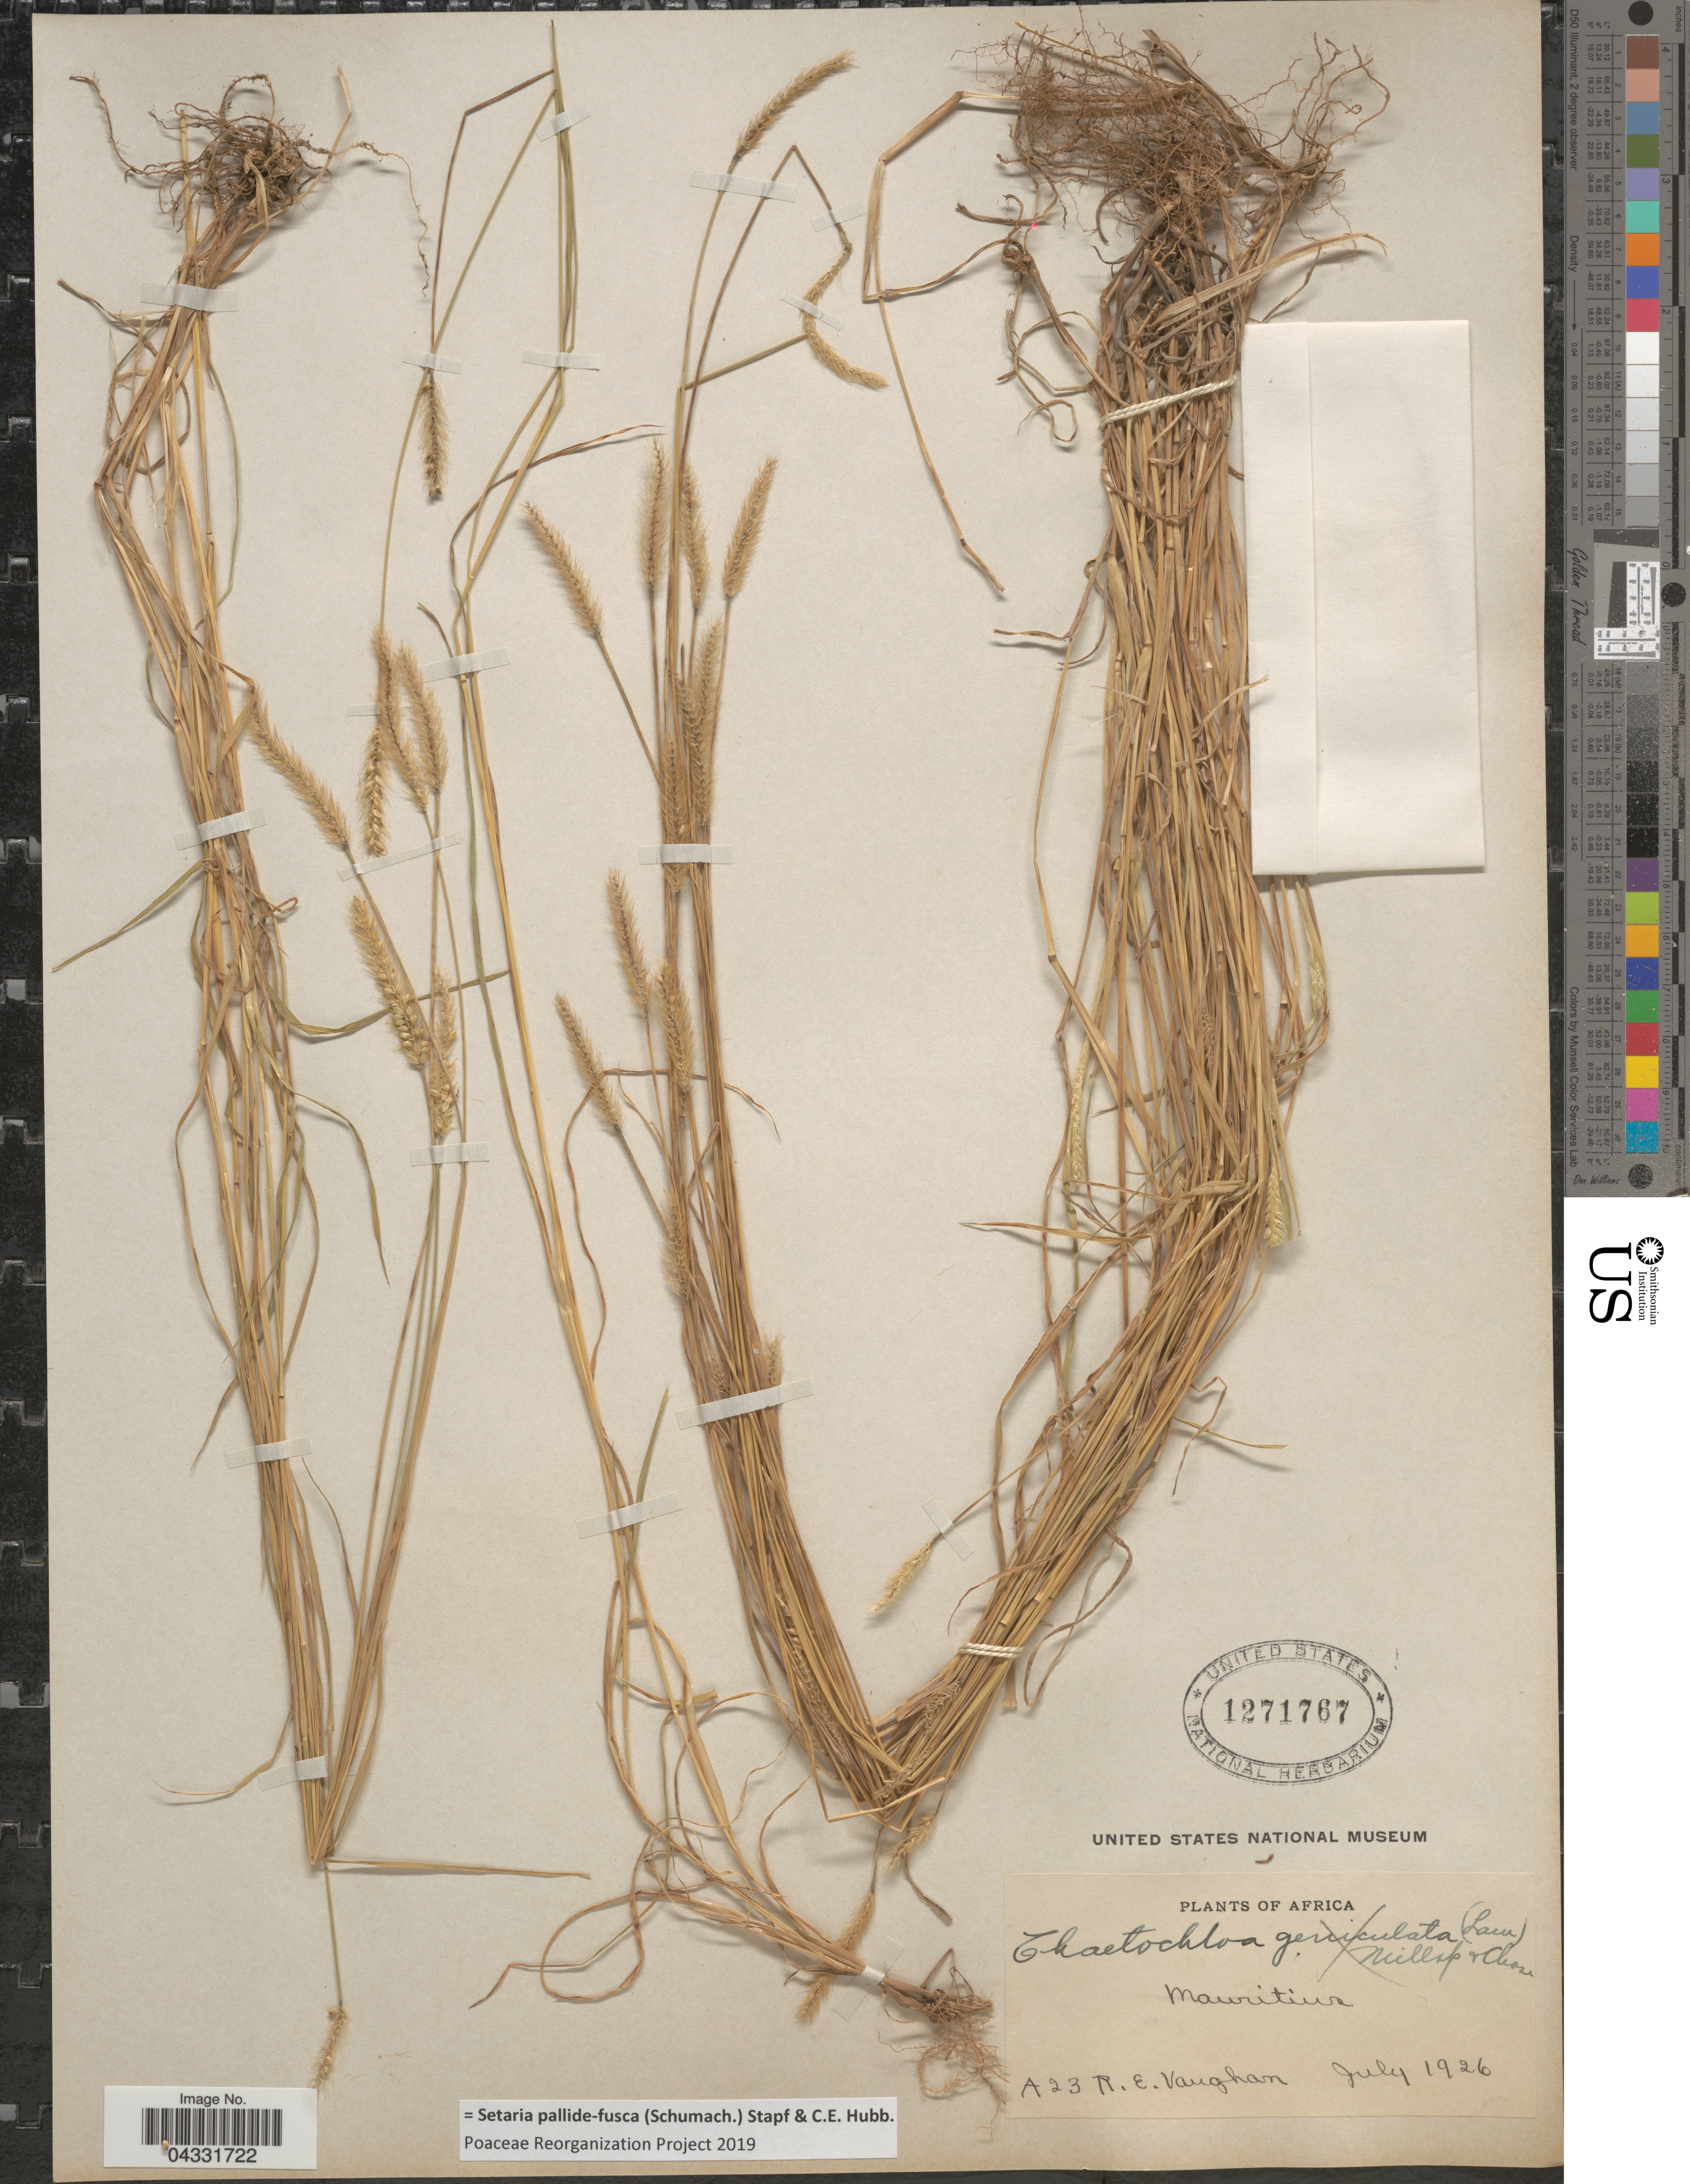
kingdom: Plantae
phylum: Tracheophyta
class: Liliopsida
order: Poales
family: Poaceae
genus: Setaria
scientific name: Setaria pallide-fusca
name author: (Schumach.) Stapf & C.E. Hubb.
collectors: R. Vaughan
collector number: A23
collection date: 1926-07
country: Mauritius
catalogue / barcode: US 1271767